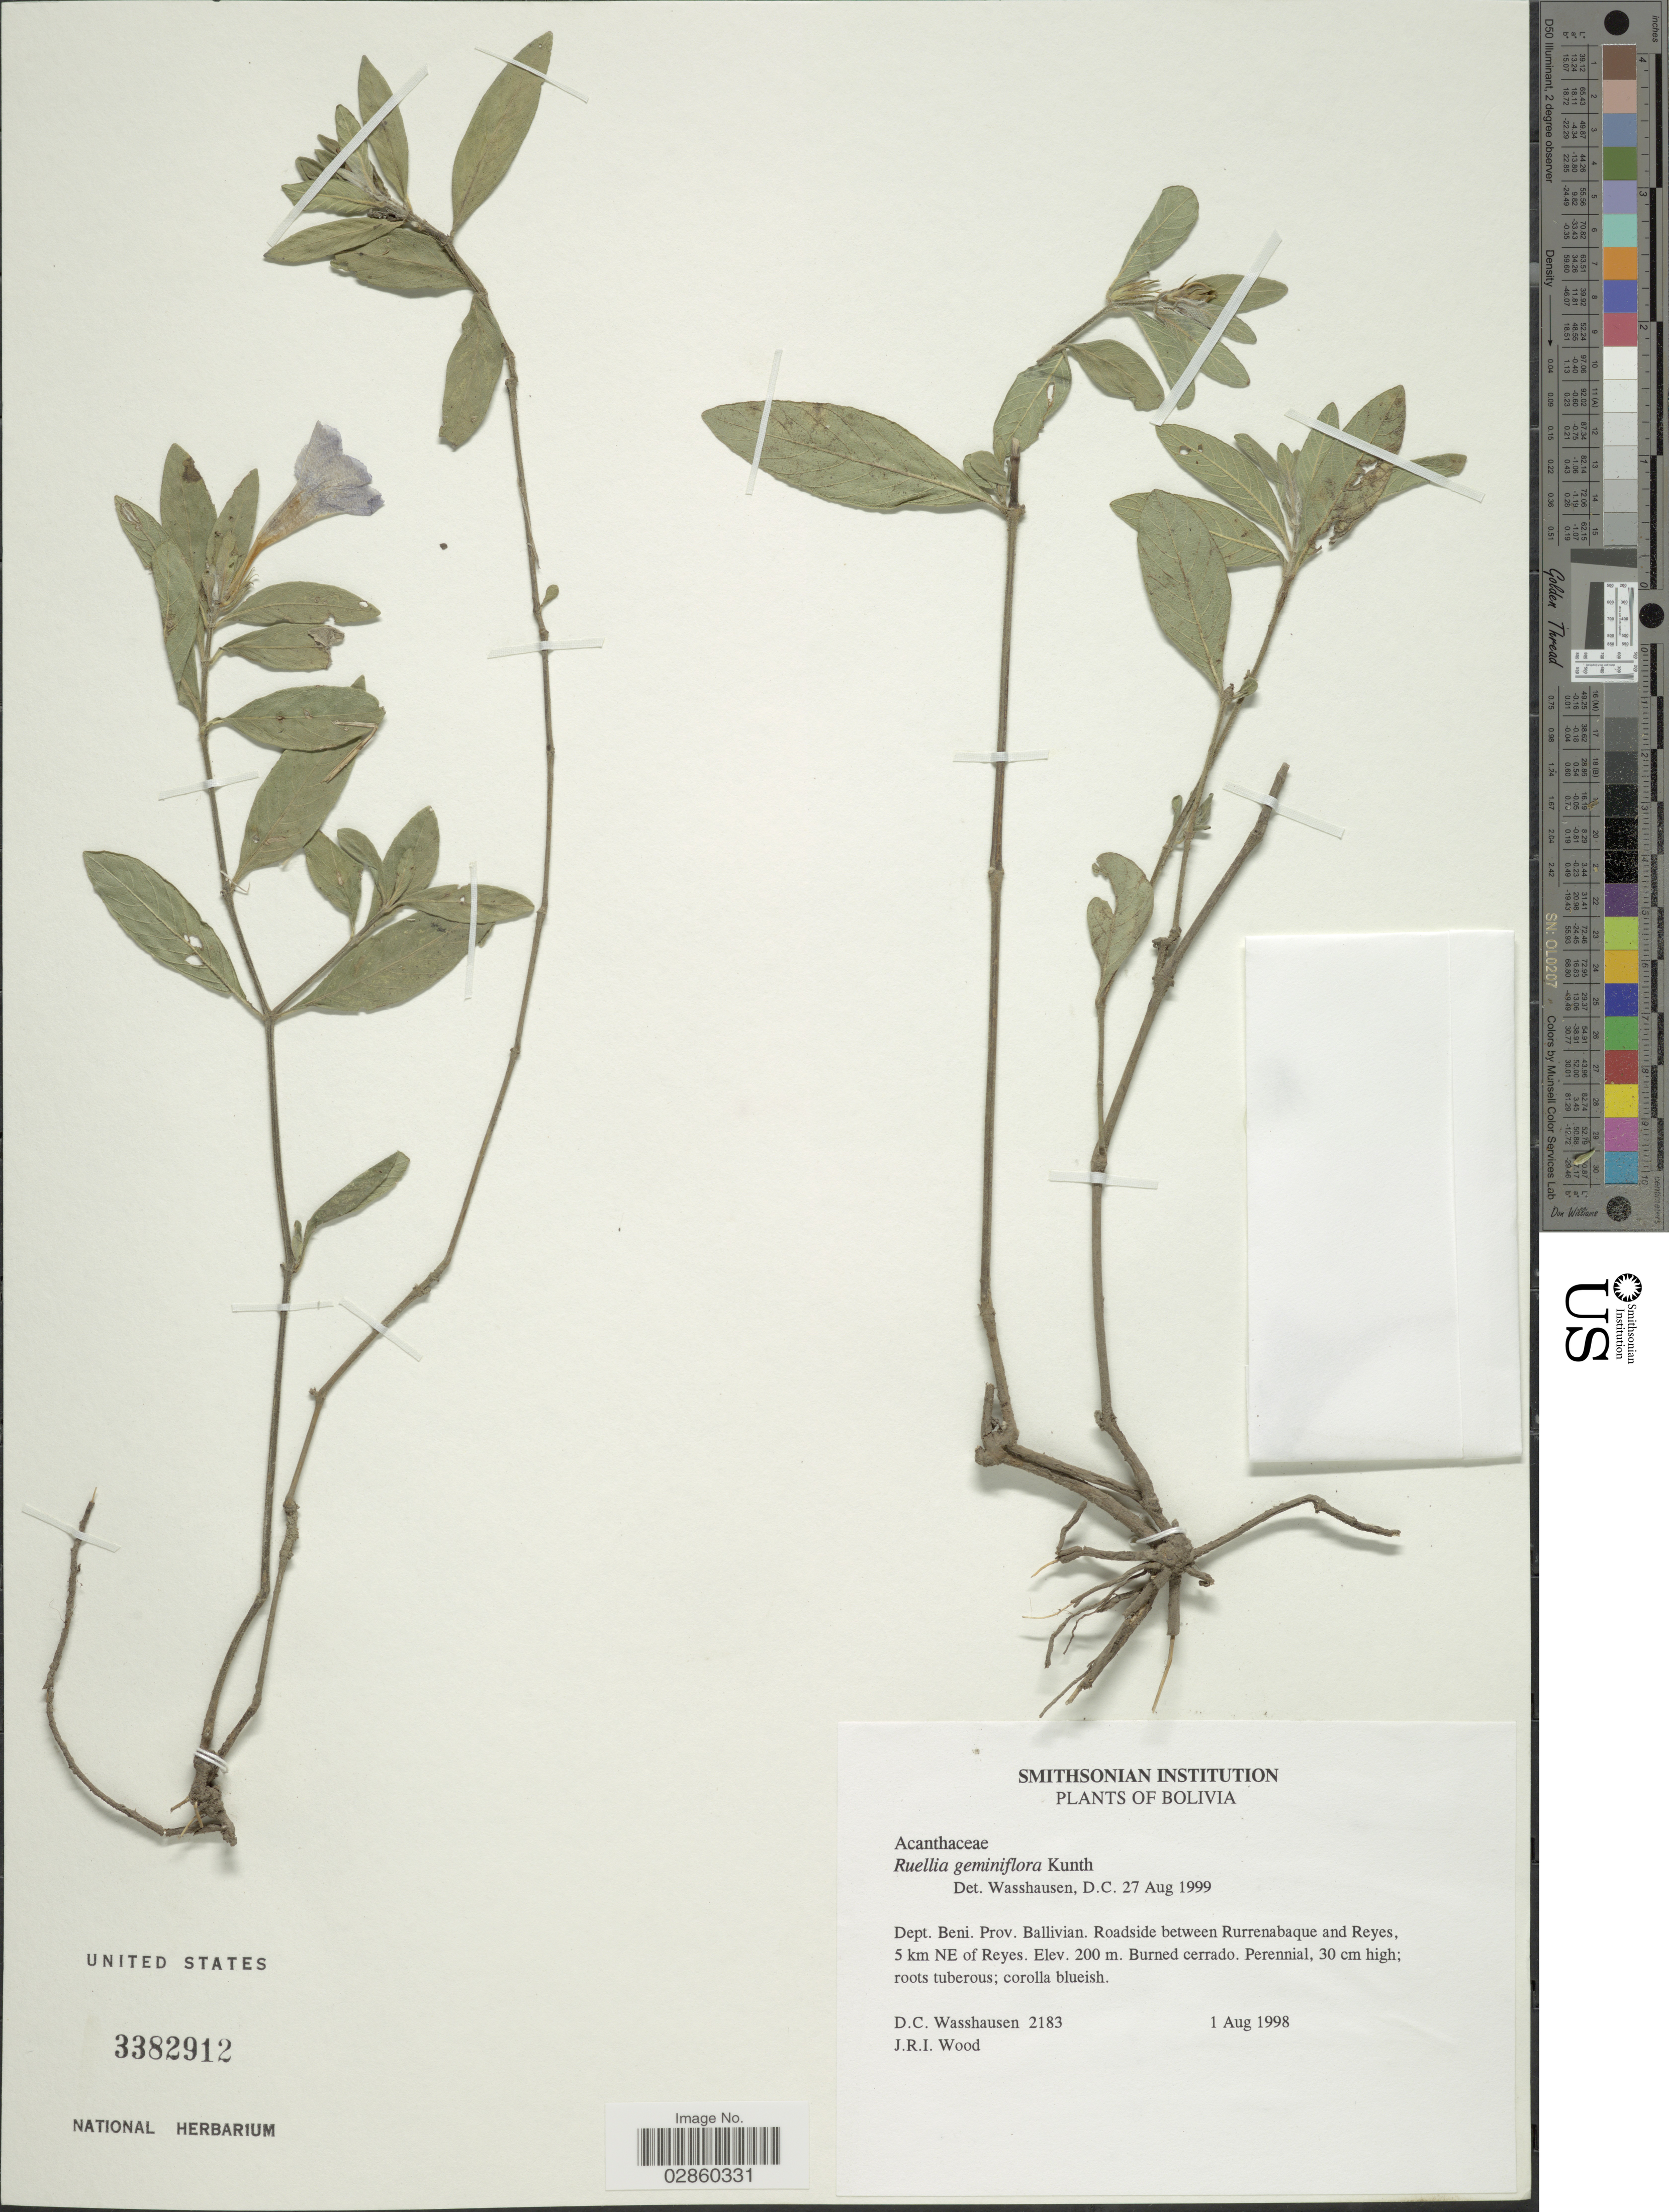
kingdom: Plantae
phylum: Tracheophyta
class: Magnoliopsida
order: Lamiales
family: Acanthaceae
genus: Ruellia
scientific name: Ruellia geminiflora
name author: Kunth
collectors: D. C. Wasshausen & J. R. I. Wood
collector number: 2183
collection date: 1998-08-01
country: Bolivia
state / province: Beni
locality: Dept. Beni, Prov. Ballivian, Roadside between Rurrenabaque and Reyes, 5 km NE of Reyes.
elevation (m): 200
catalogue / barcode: US 3382912